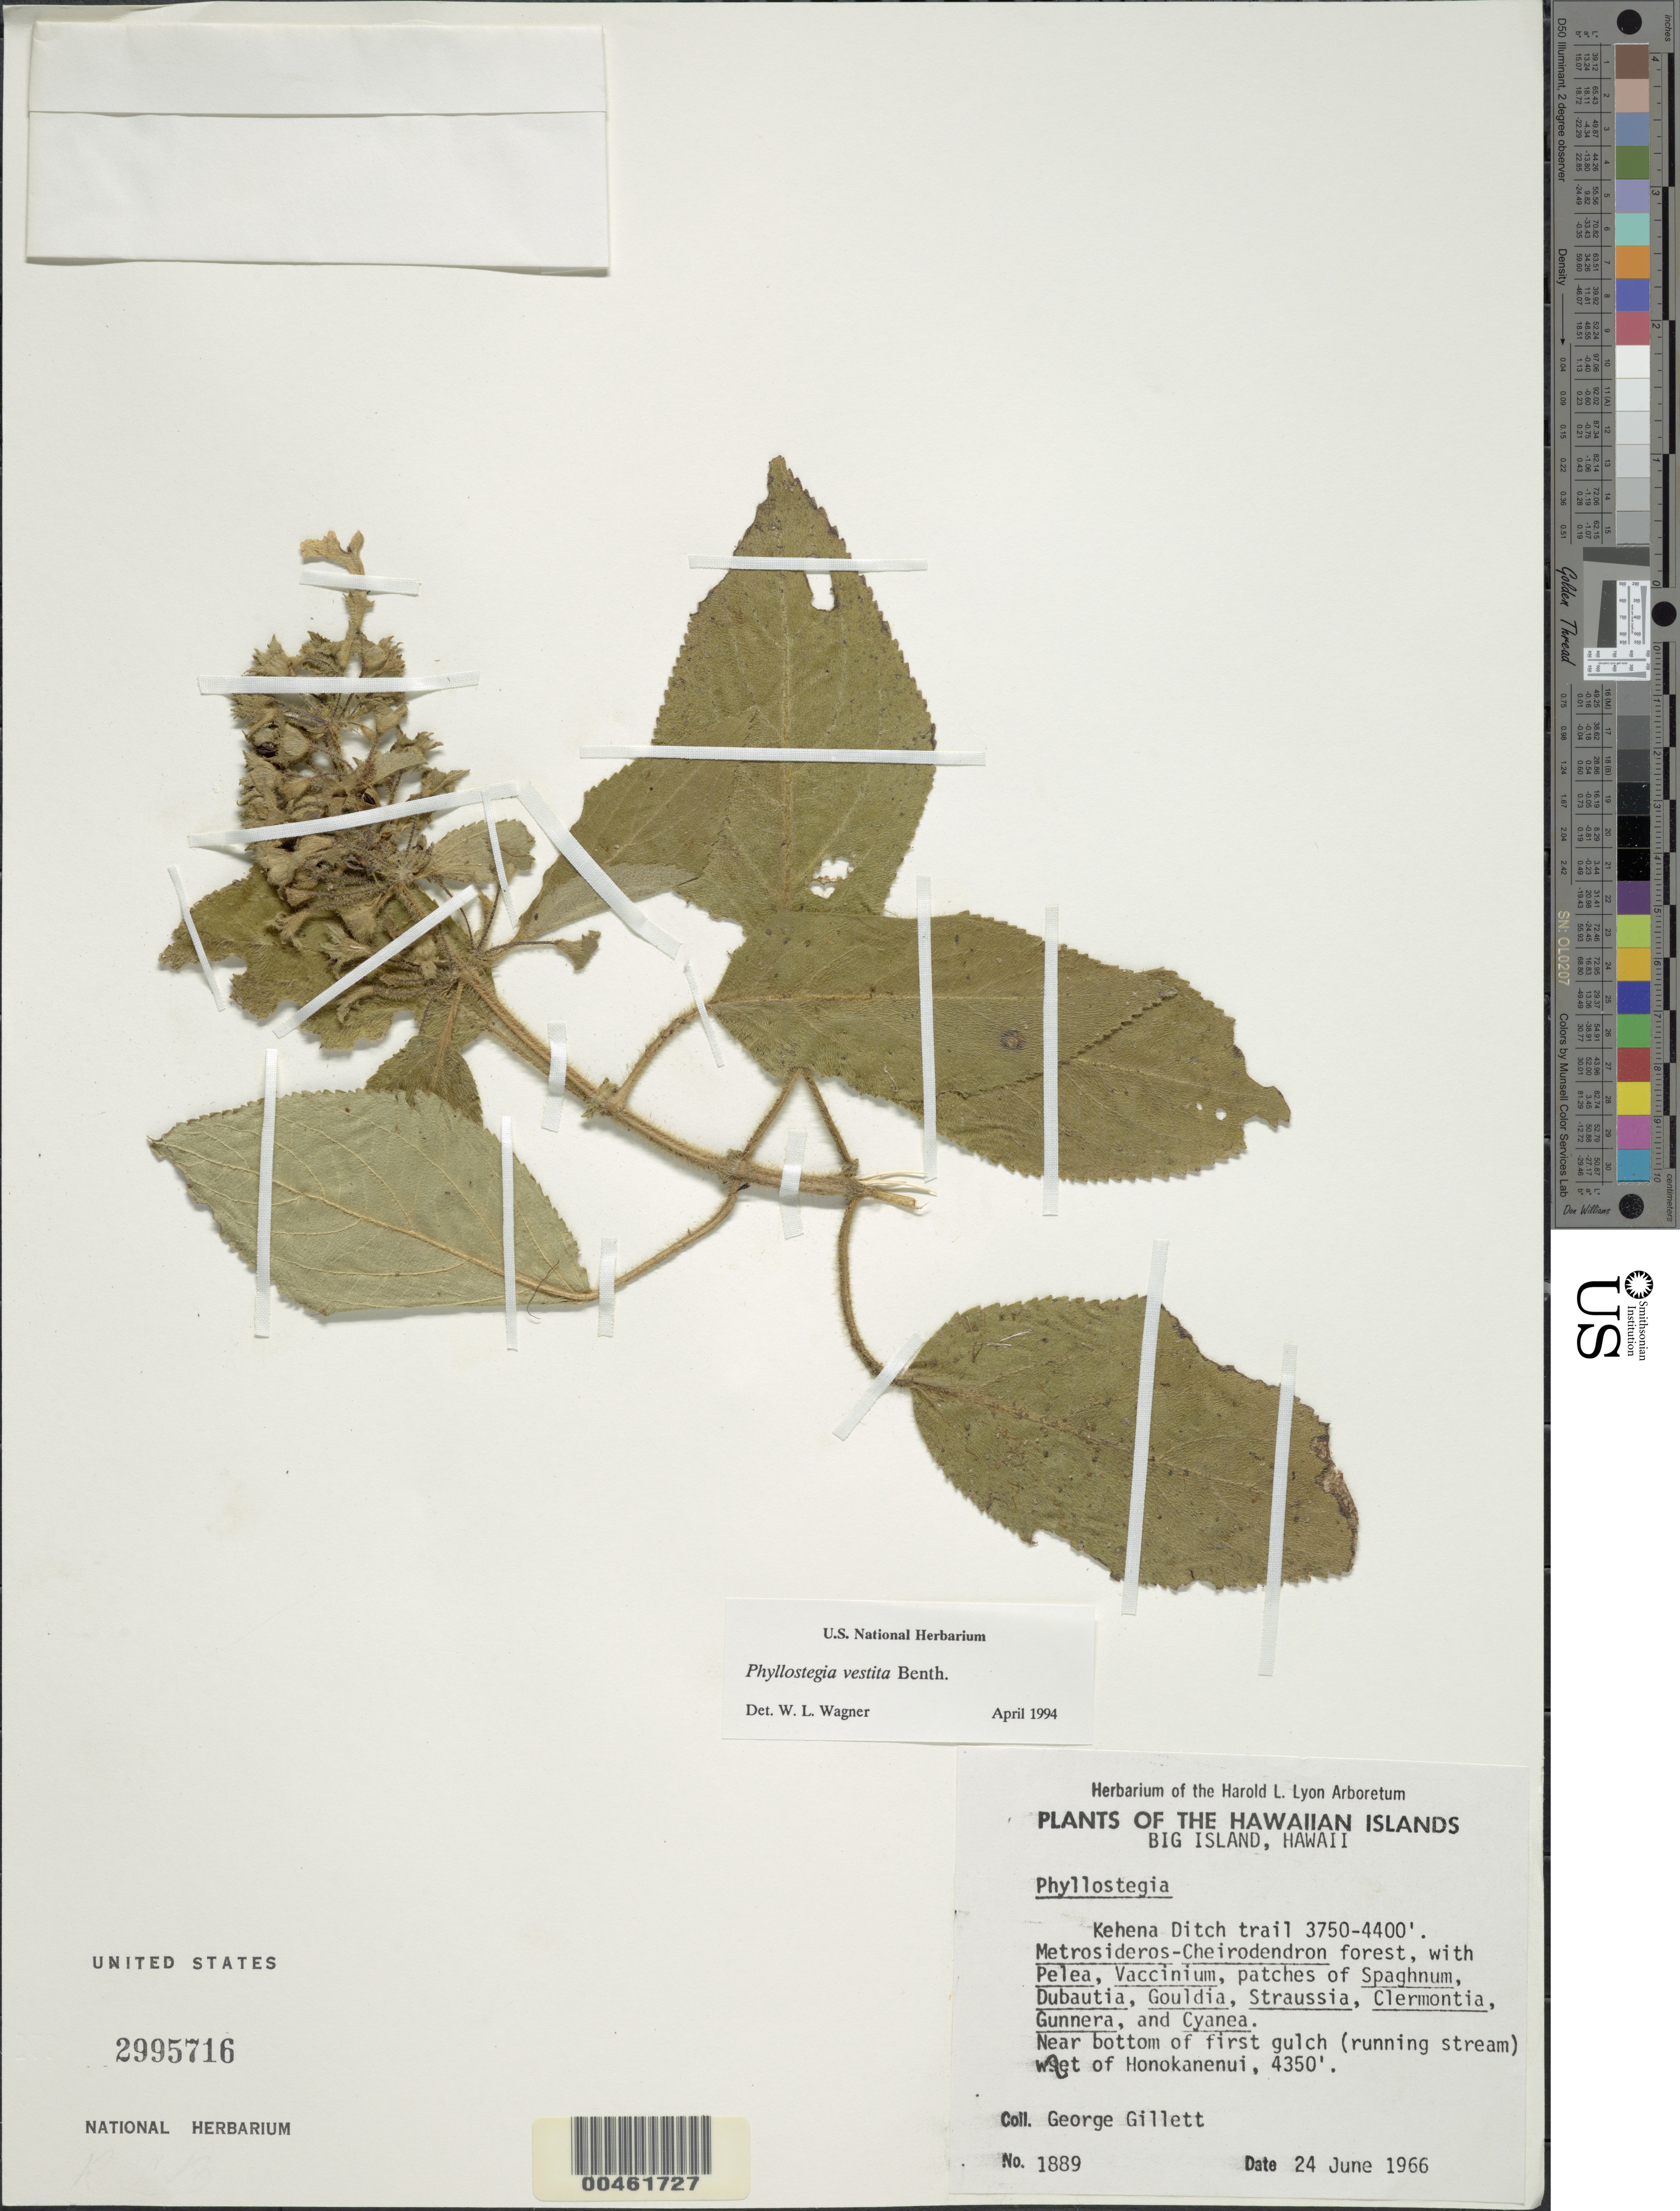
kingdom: Plantae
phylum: Tracheophyta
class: Magnoliopsida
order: Lamiales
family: Lamiaceae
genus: Phyllostegia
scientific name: Phyllostegia vestita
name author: Benth.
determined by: Wagner, W. L., (BOT), Smithsonian Institution - National Museum of Natural History (UNITED STATES)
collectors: G. Gillett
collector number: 1889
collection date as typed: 24 Jun 1966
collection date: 1966-06-24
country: United States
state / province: Hawaii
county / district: Hawaii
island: Hawaii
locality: Big Island, Kehena Ditch Trail, near bottom of first gulch (running stream) W of Honokanenui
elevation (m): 1326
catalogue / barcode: US 2995716